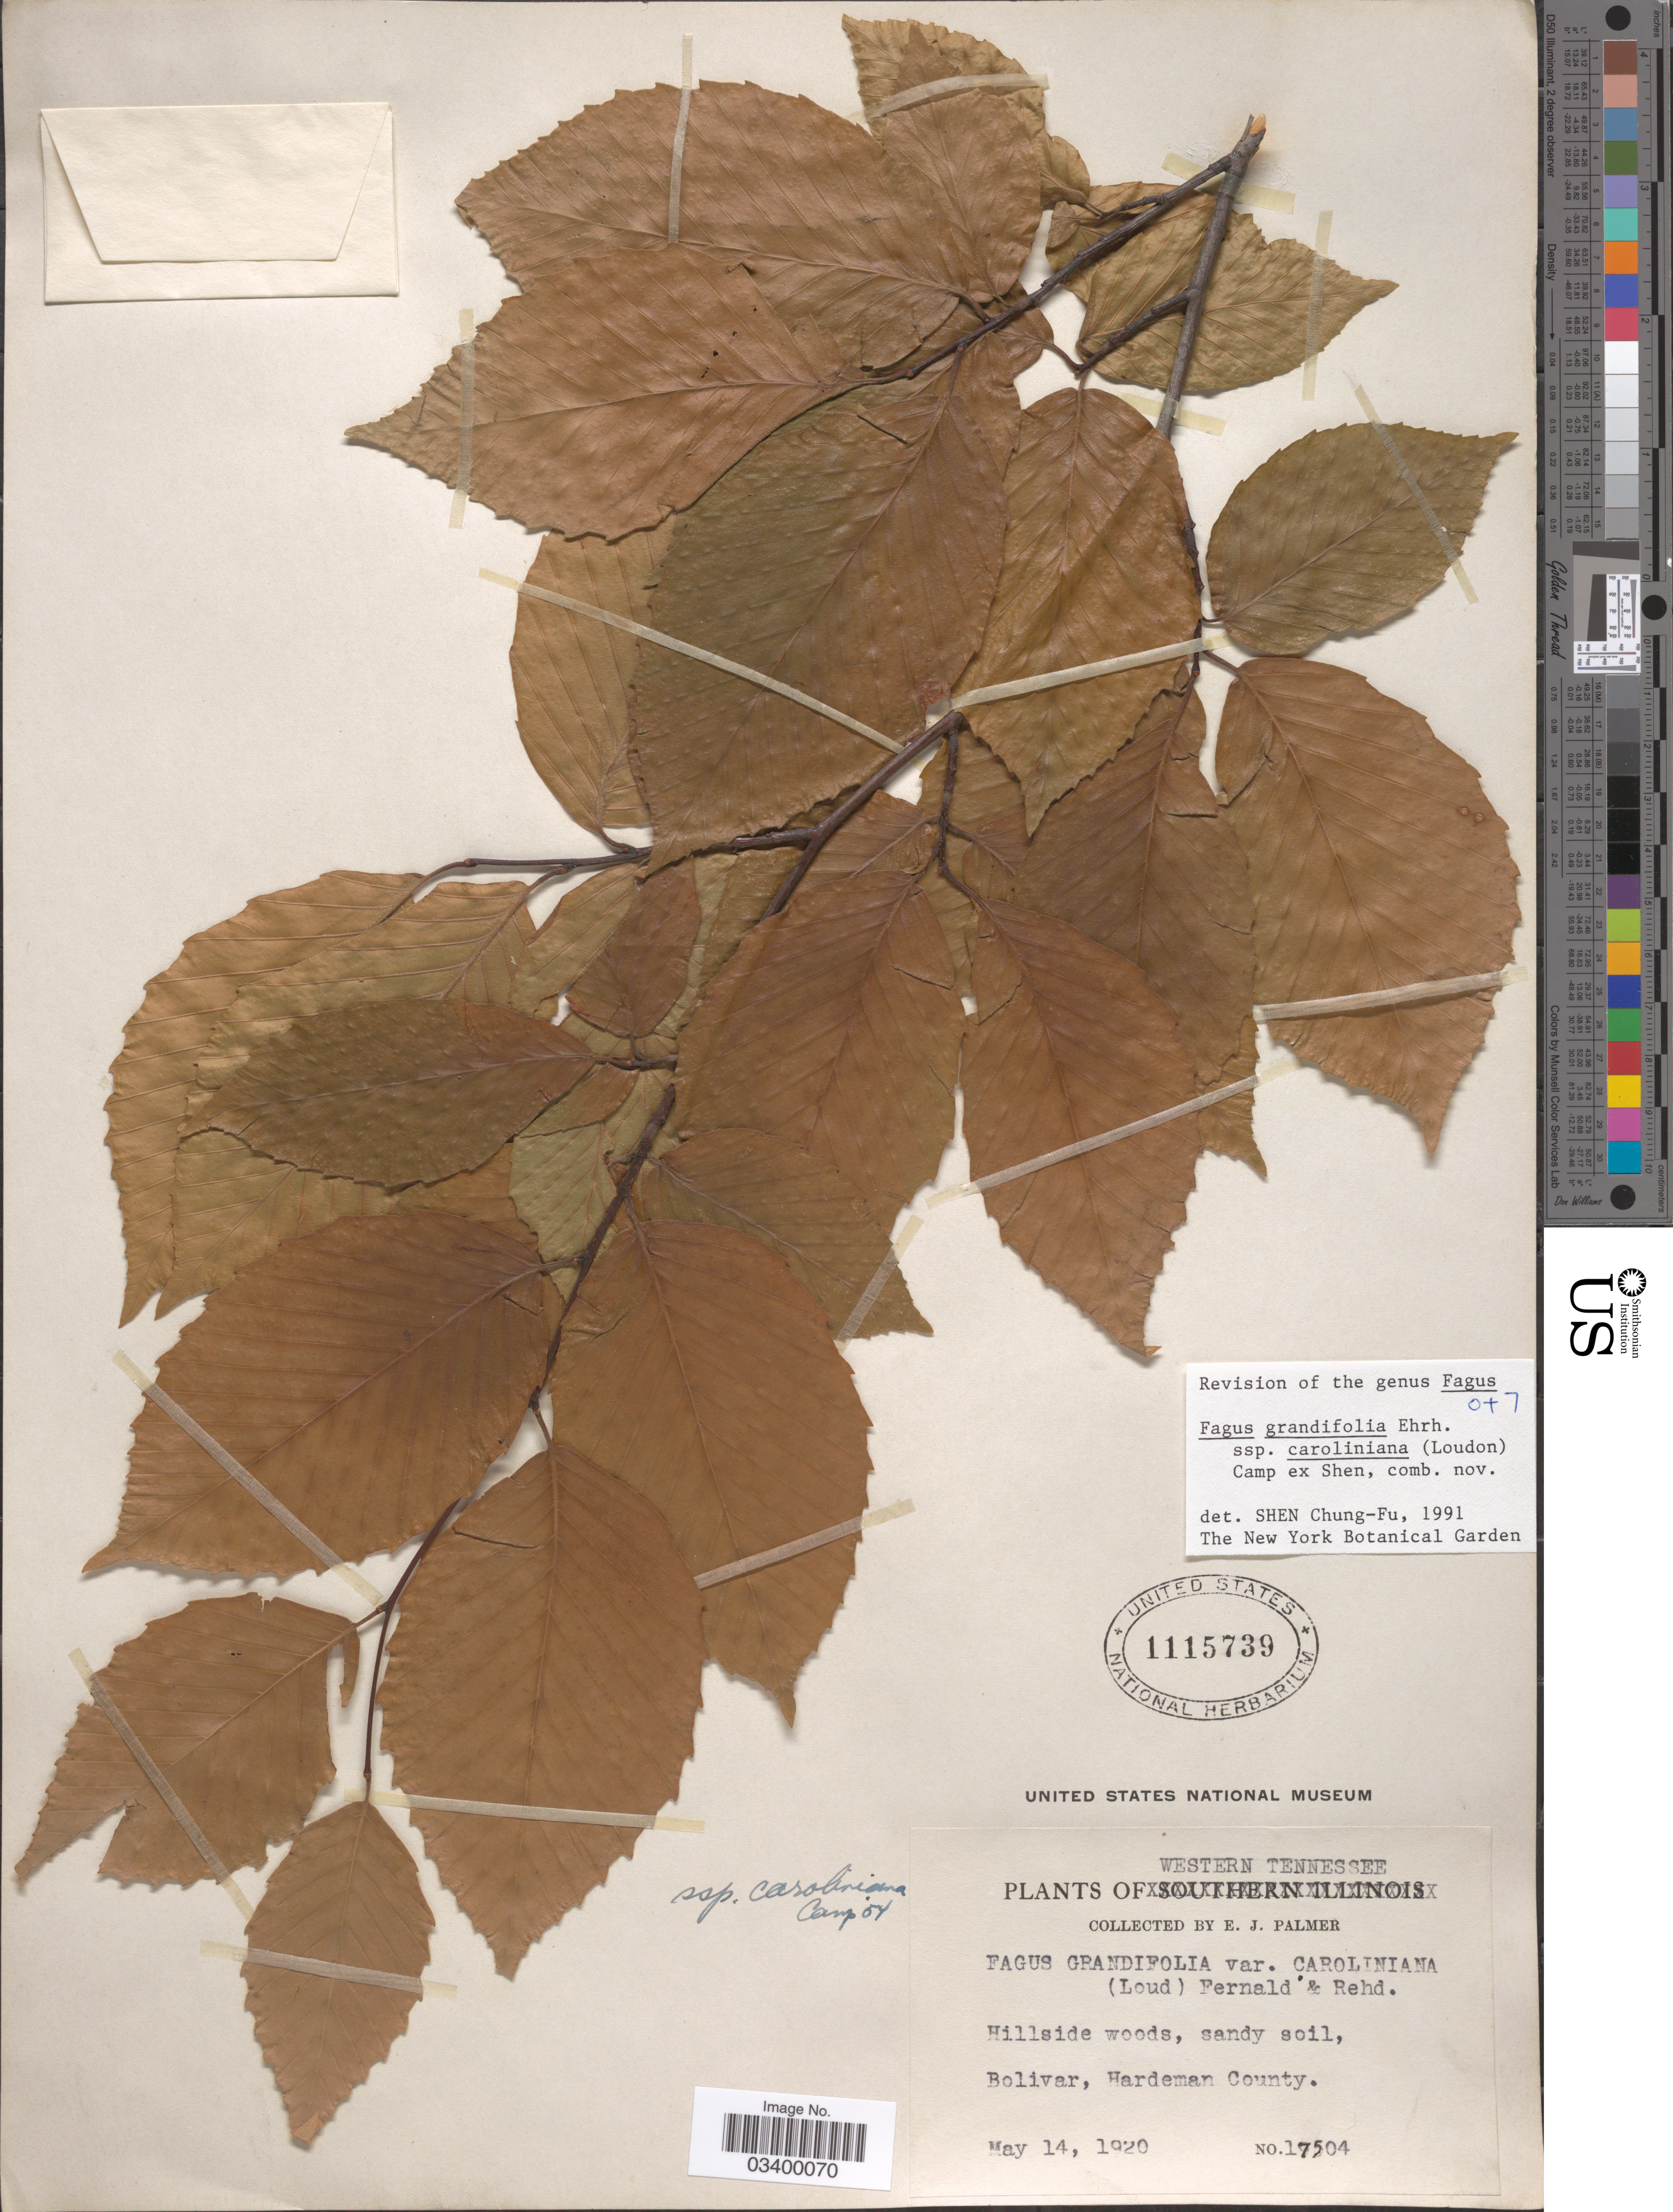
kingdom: Plantae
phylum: Tracheophyta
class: Magnoliopsida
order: Fagales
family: Fagaceae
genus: Fagus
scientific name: Fagus grandifolia subsp. caroliniana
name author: (Loudon) Fernald & Rehder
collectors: E. J. Palmer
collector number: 17504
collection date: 1920-05-14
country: United States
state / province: Tennessee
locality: Western Tennessee. Bolivar, Hardeman County.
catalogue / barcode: US 1115739